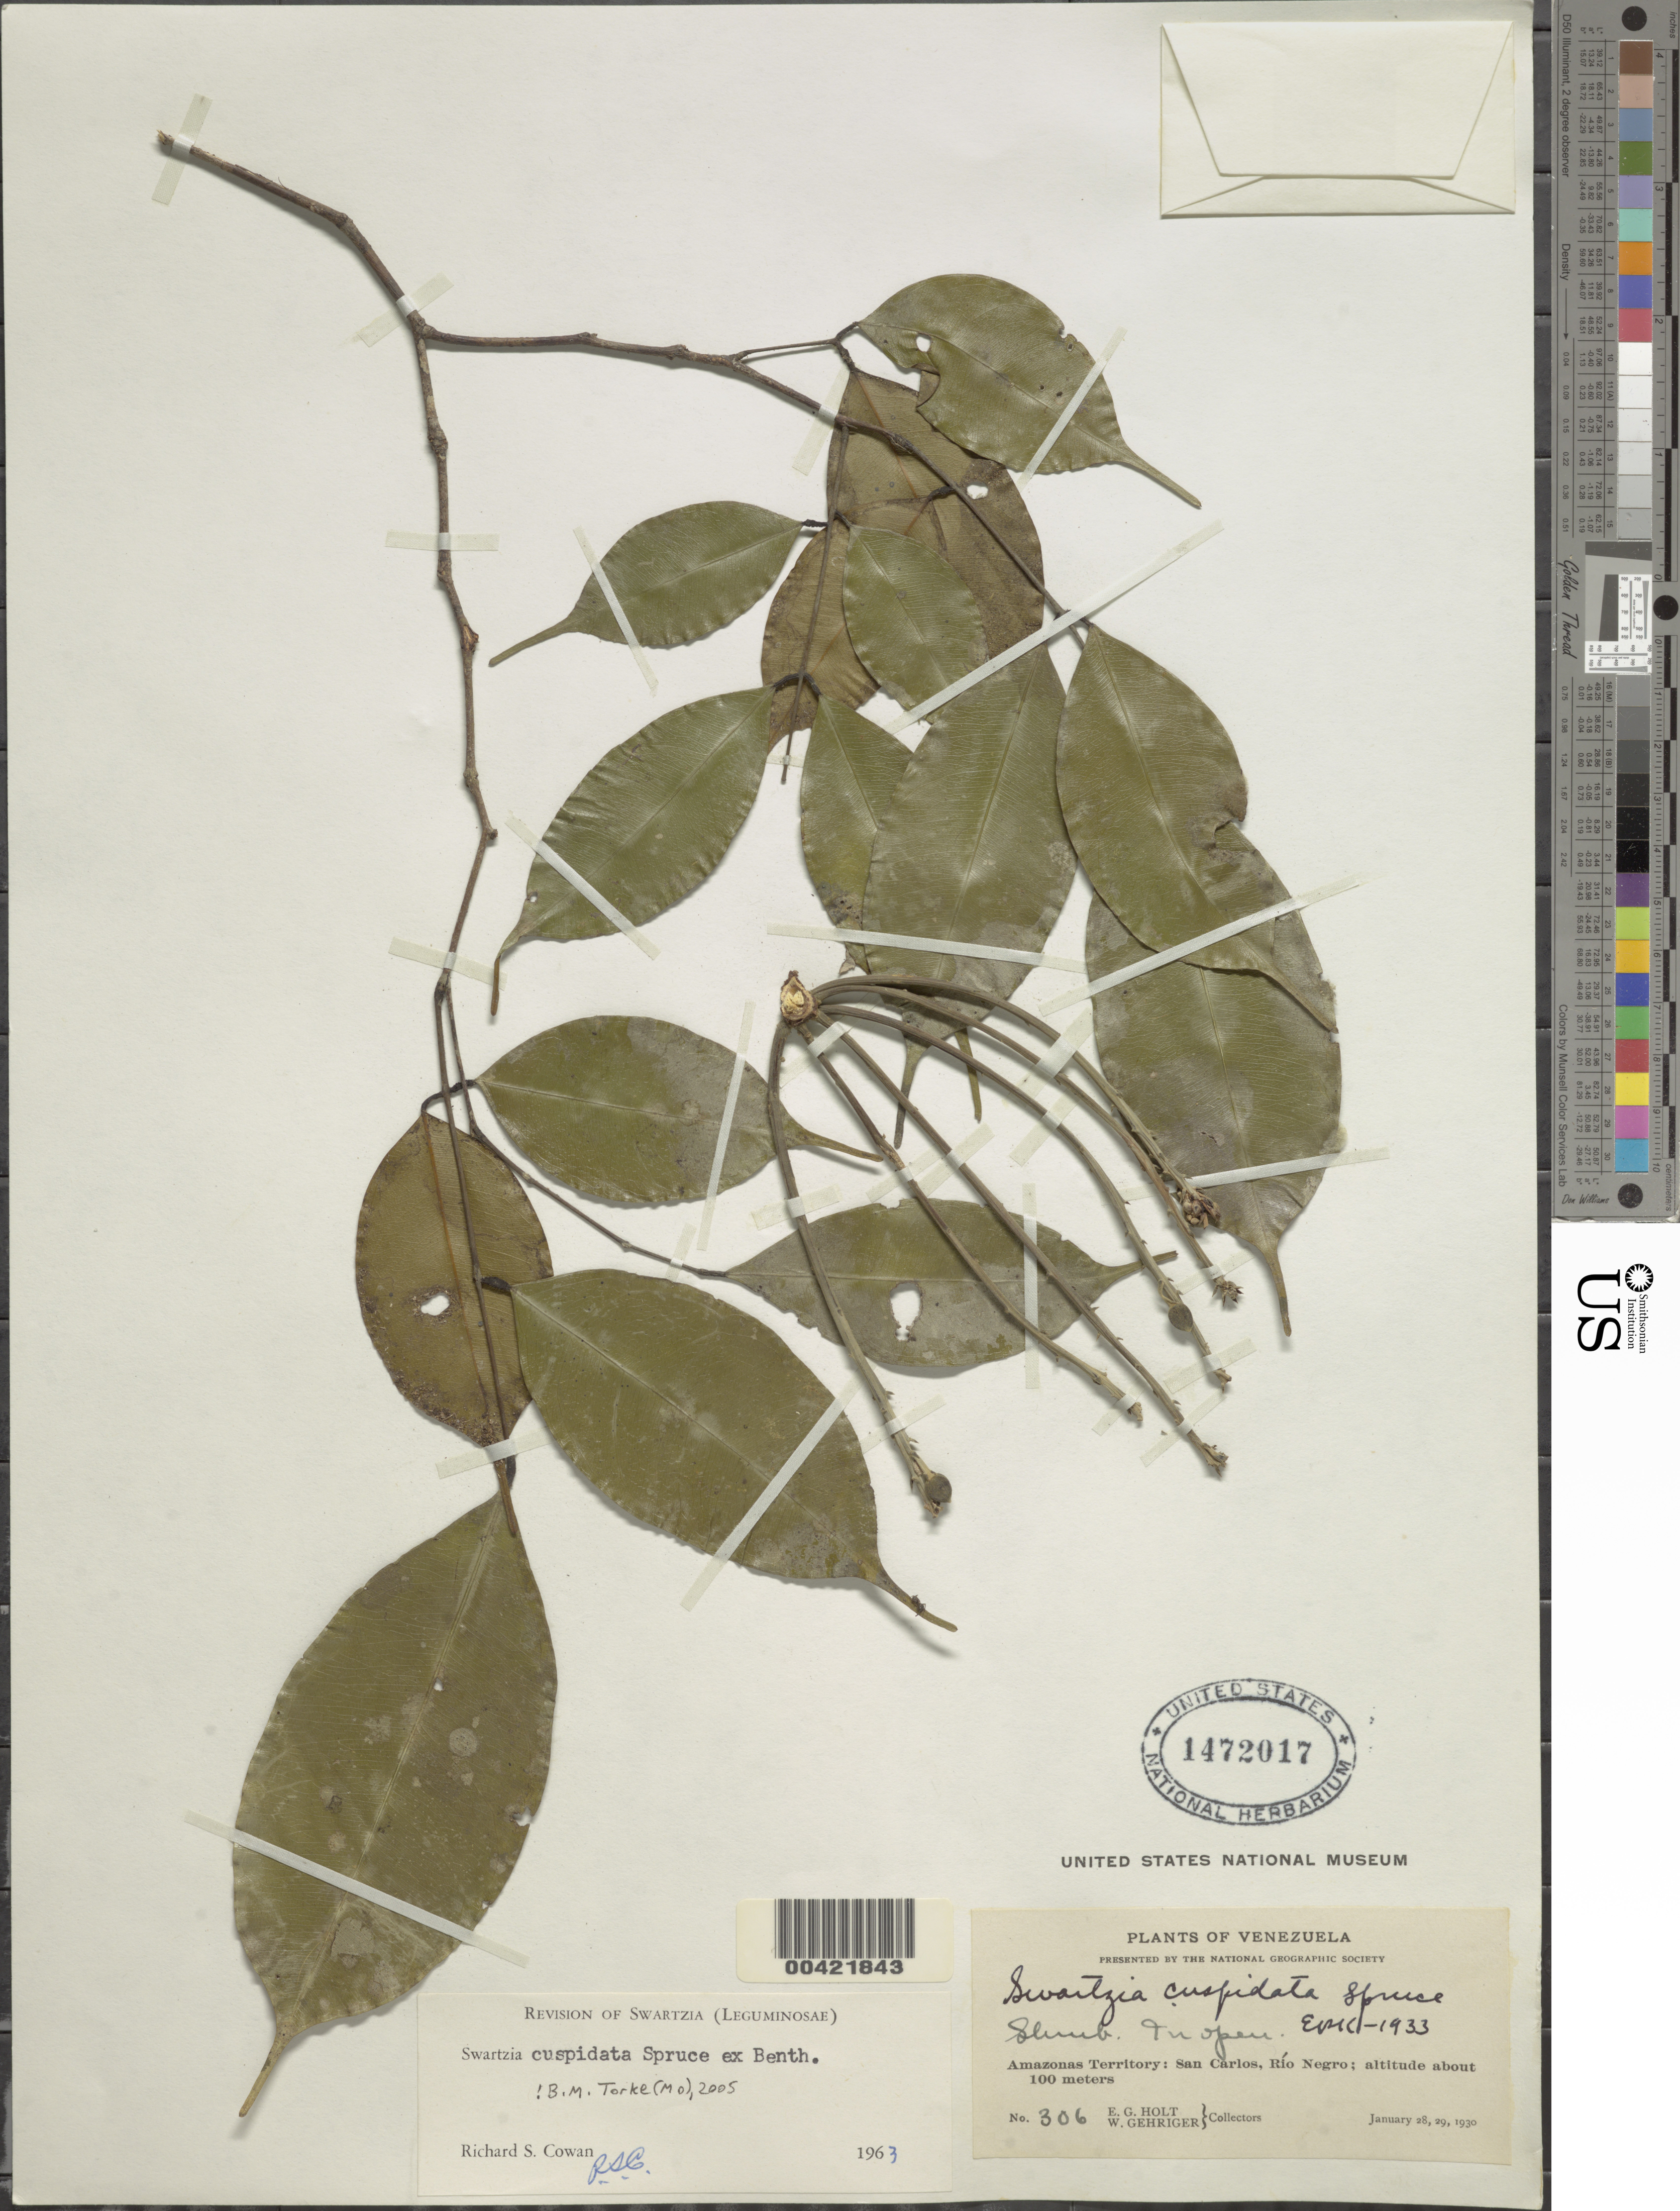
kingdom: Plantae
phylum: Tracheophyta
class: Magnoliopsida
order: Fabales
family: Fabaceae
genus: Swartzia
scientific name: Swartzia cuspidata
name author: Spruce ex Benth.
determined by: Cowan, R. S.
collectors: E. Holt & W. Gehriger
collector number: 306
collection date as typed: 28 Jan 1930 to 29 Jan 1930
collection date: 1930-01-28/1930-01-29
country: Venezuela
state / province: Amazonas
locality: San carlos de rio negro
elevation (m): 100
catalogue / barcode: US 1472017